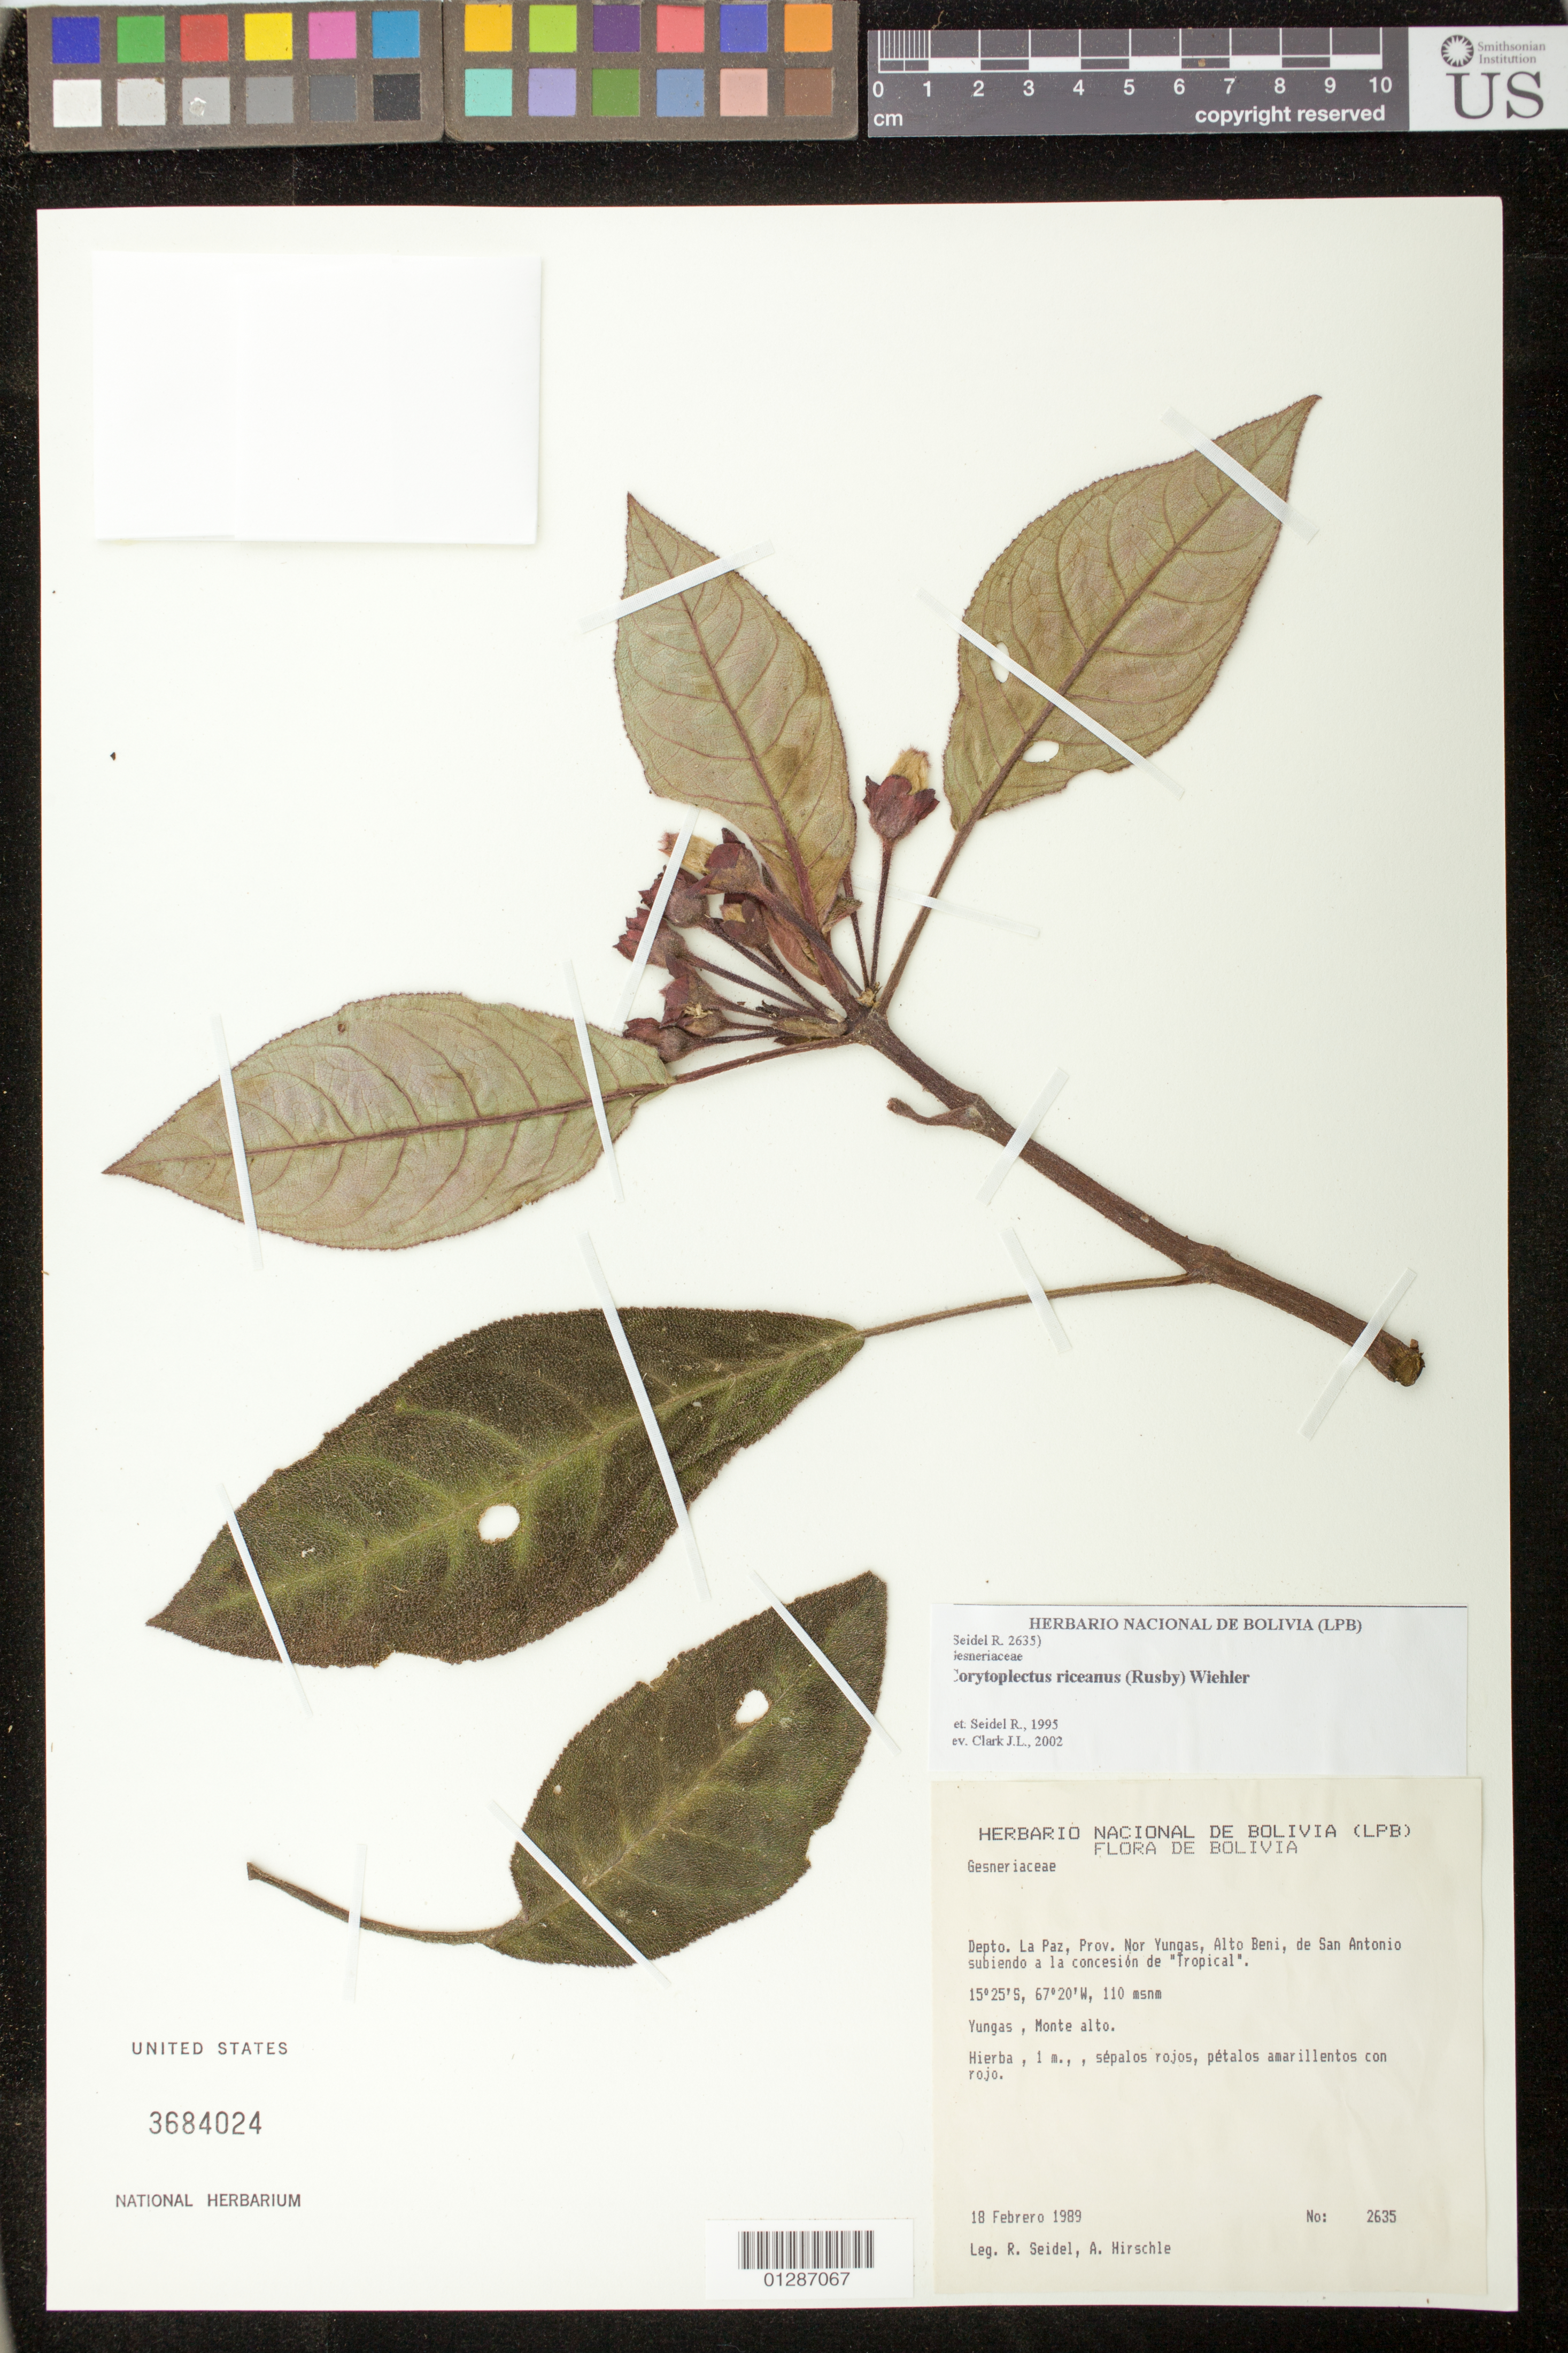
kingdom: Plantae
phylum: Tracheophyta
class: Magnoliopsida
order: Lamiales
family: Gesneriaceae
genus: Corytoplectus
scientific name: Corytoplectus riceanus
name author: (Rusby) Wiehler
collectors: R. Seidel & A. Hirschle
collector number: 2635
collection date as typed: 18 Feb 1989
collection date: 1989-02-18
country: Bolivia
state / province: La Páz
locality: Prov. Nor Yungas, Alto Beni, de San Antonio.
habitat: Herb.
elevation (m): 110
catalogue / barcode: US 3684024